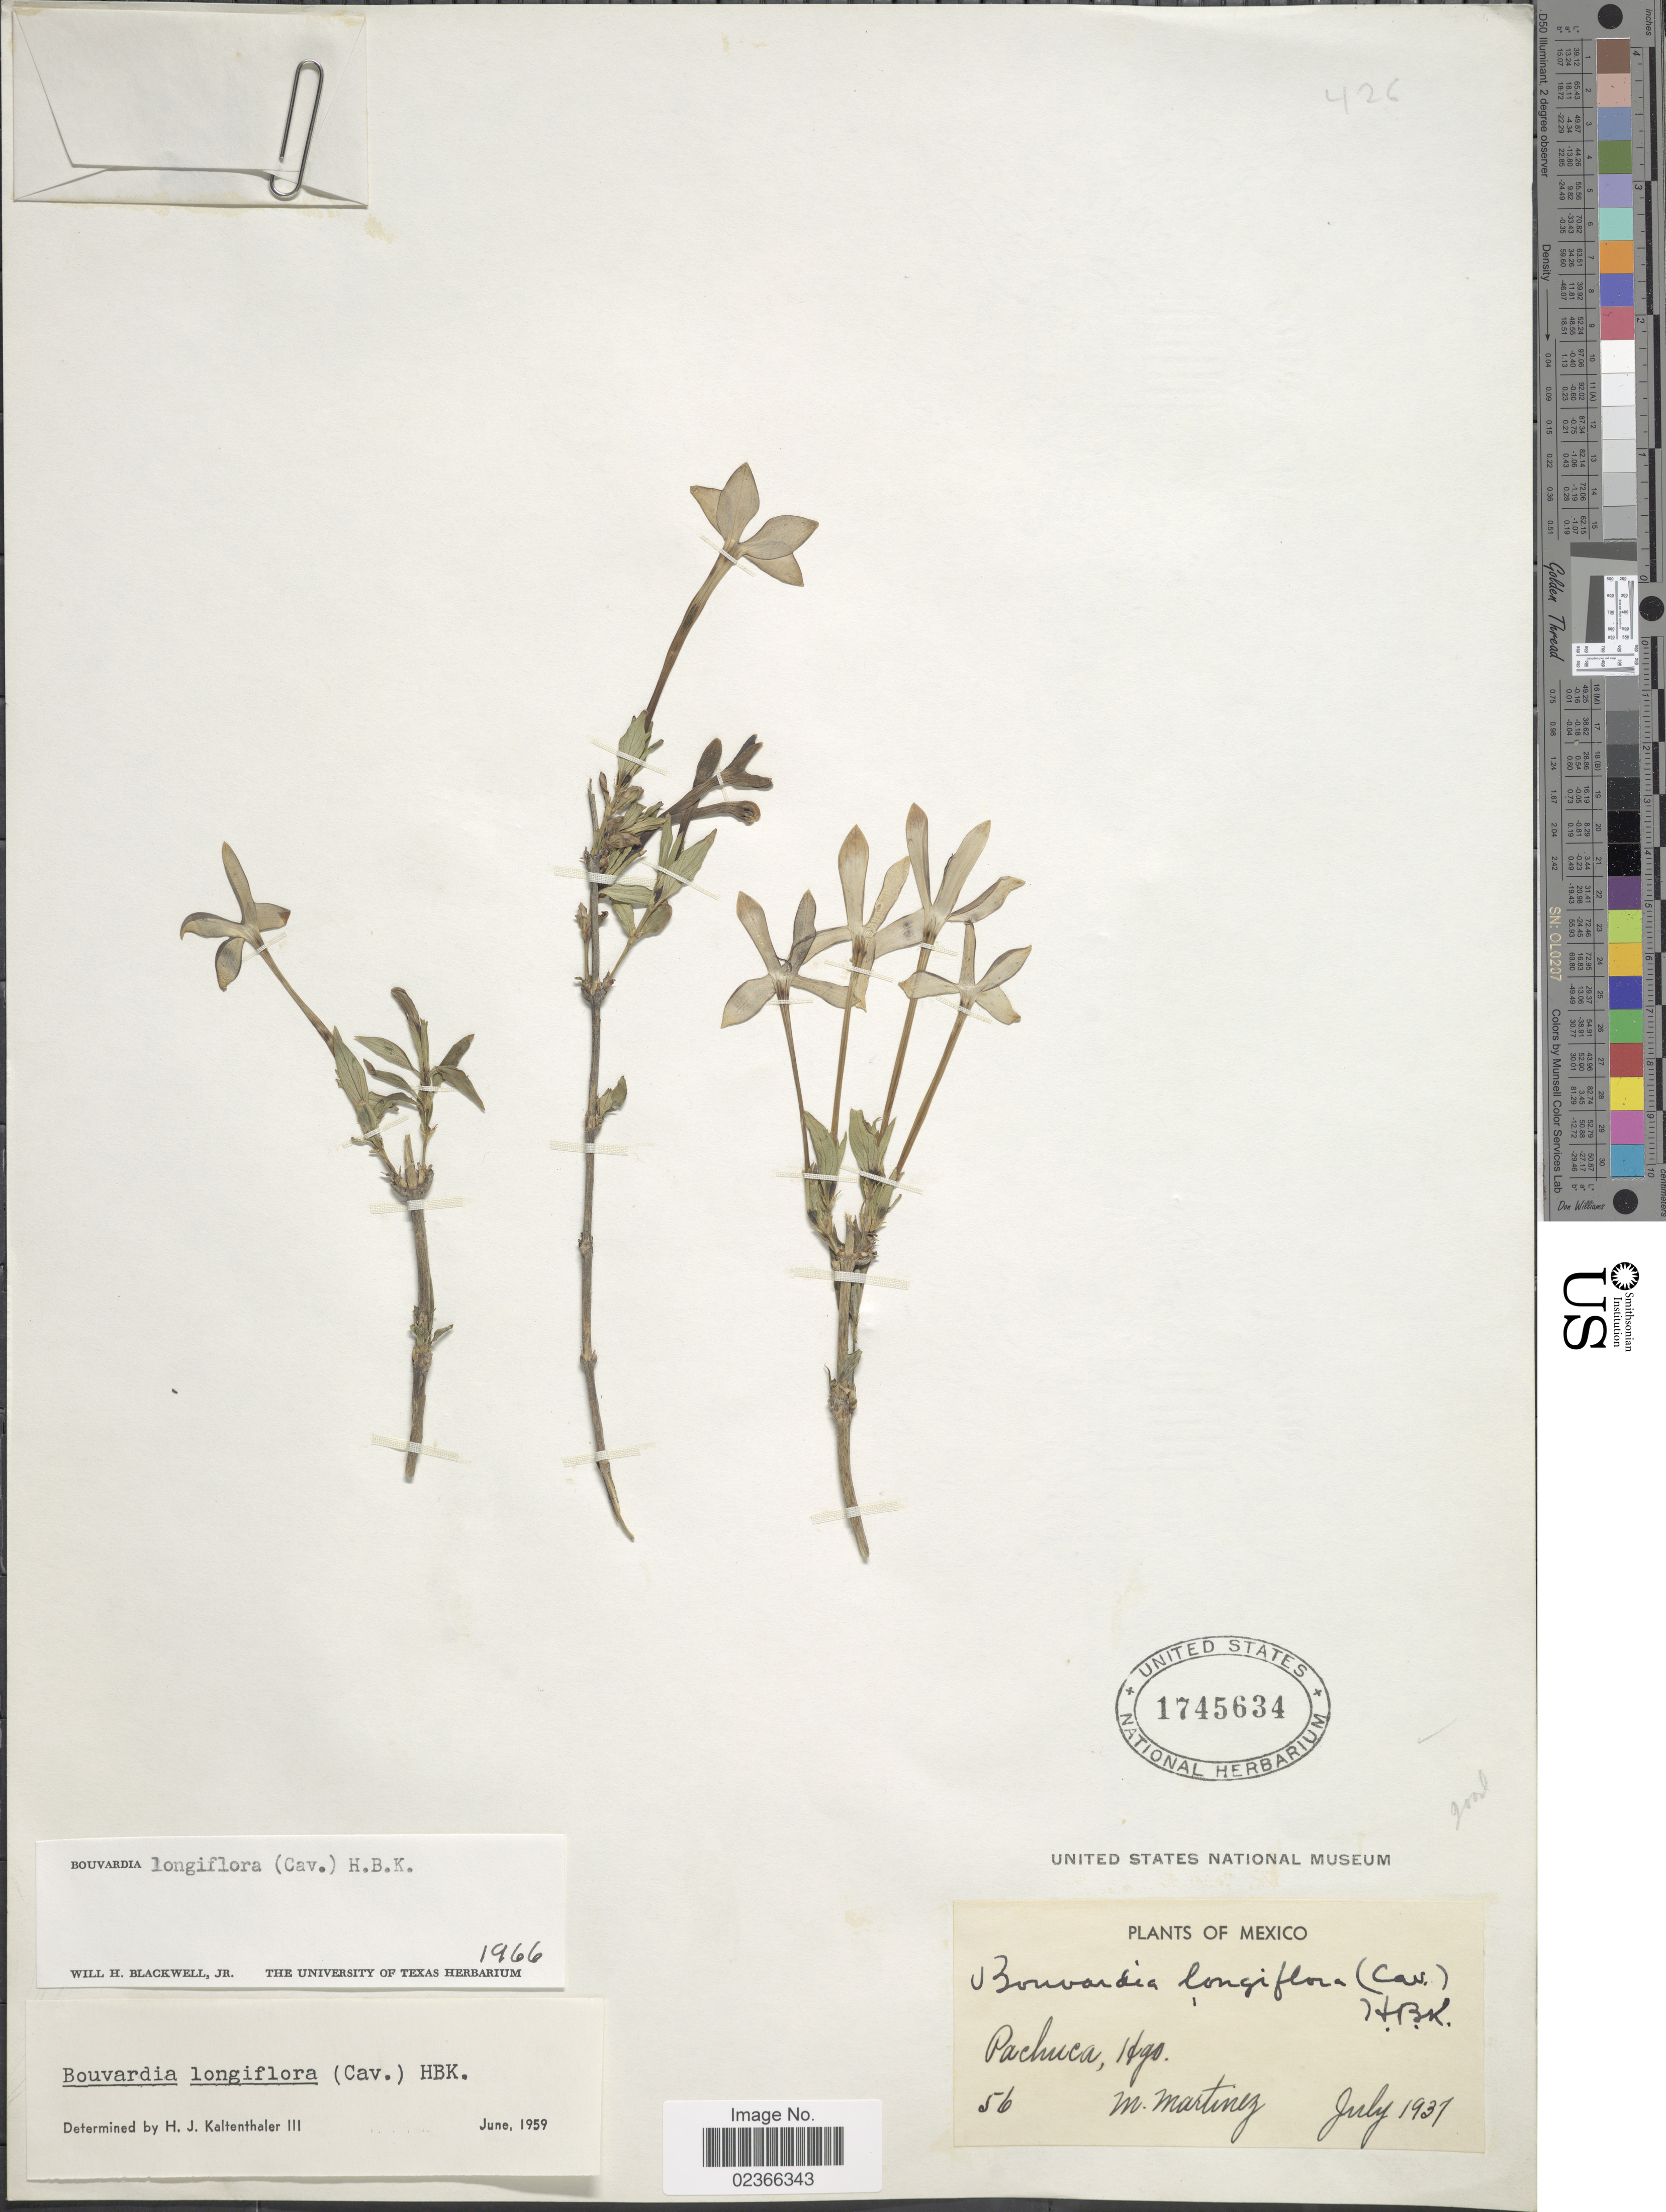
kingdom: Plantae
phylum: Tracheophyta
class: Magnoliopsida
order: Gentianales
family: Rubiaceae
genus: Bouvardia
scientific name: Bouvardia longiflora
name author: (Cav.) Kunth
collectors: M. Martinez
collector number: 56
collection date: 1937-07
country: Mexico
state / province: Hidalgo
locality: Pachuca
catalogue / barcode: US 1745634